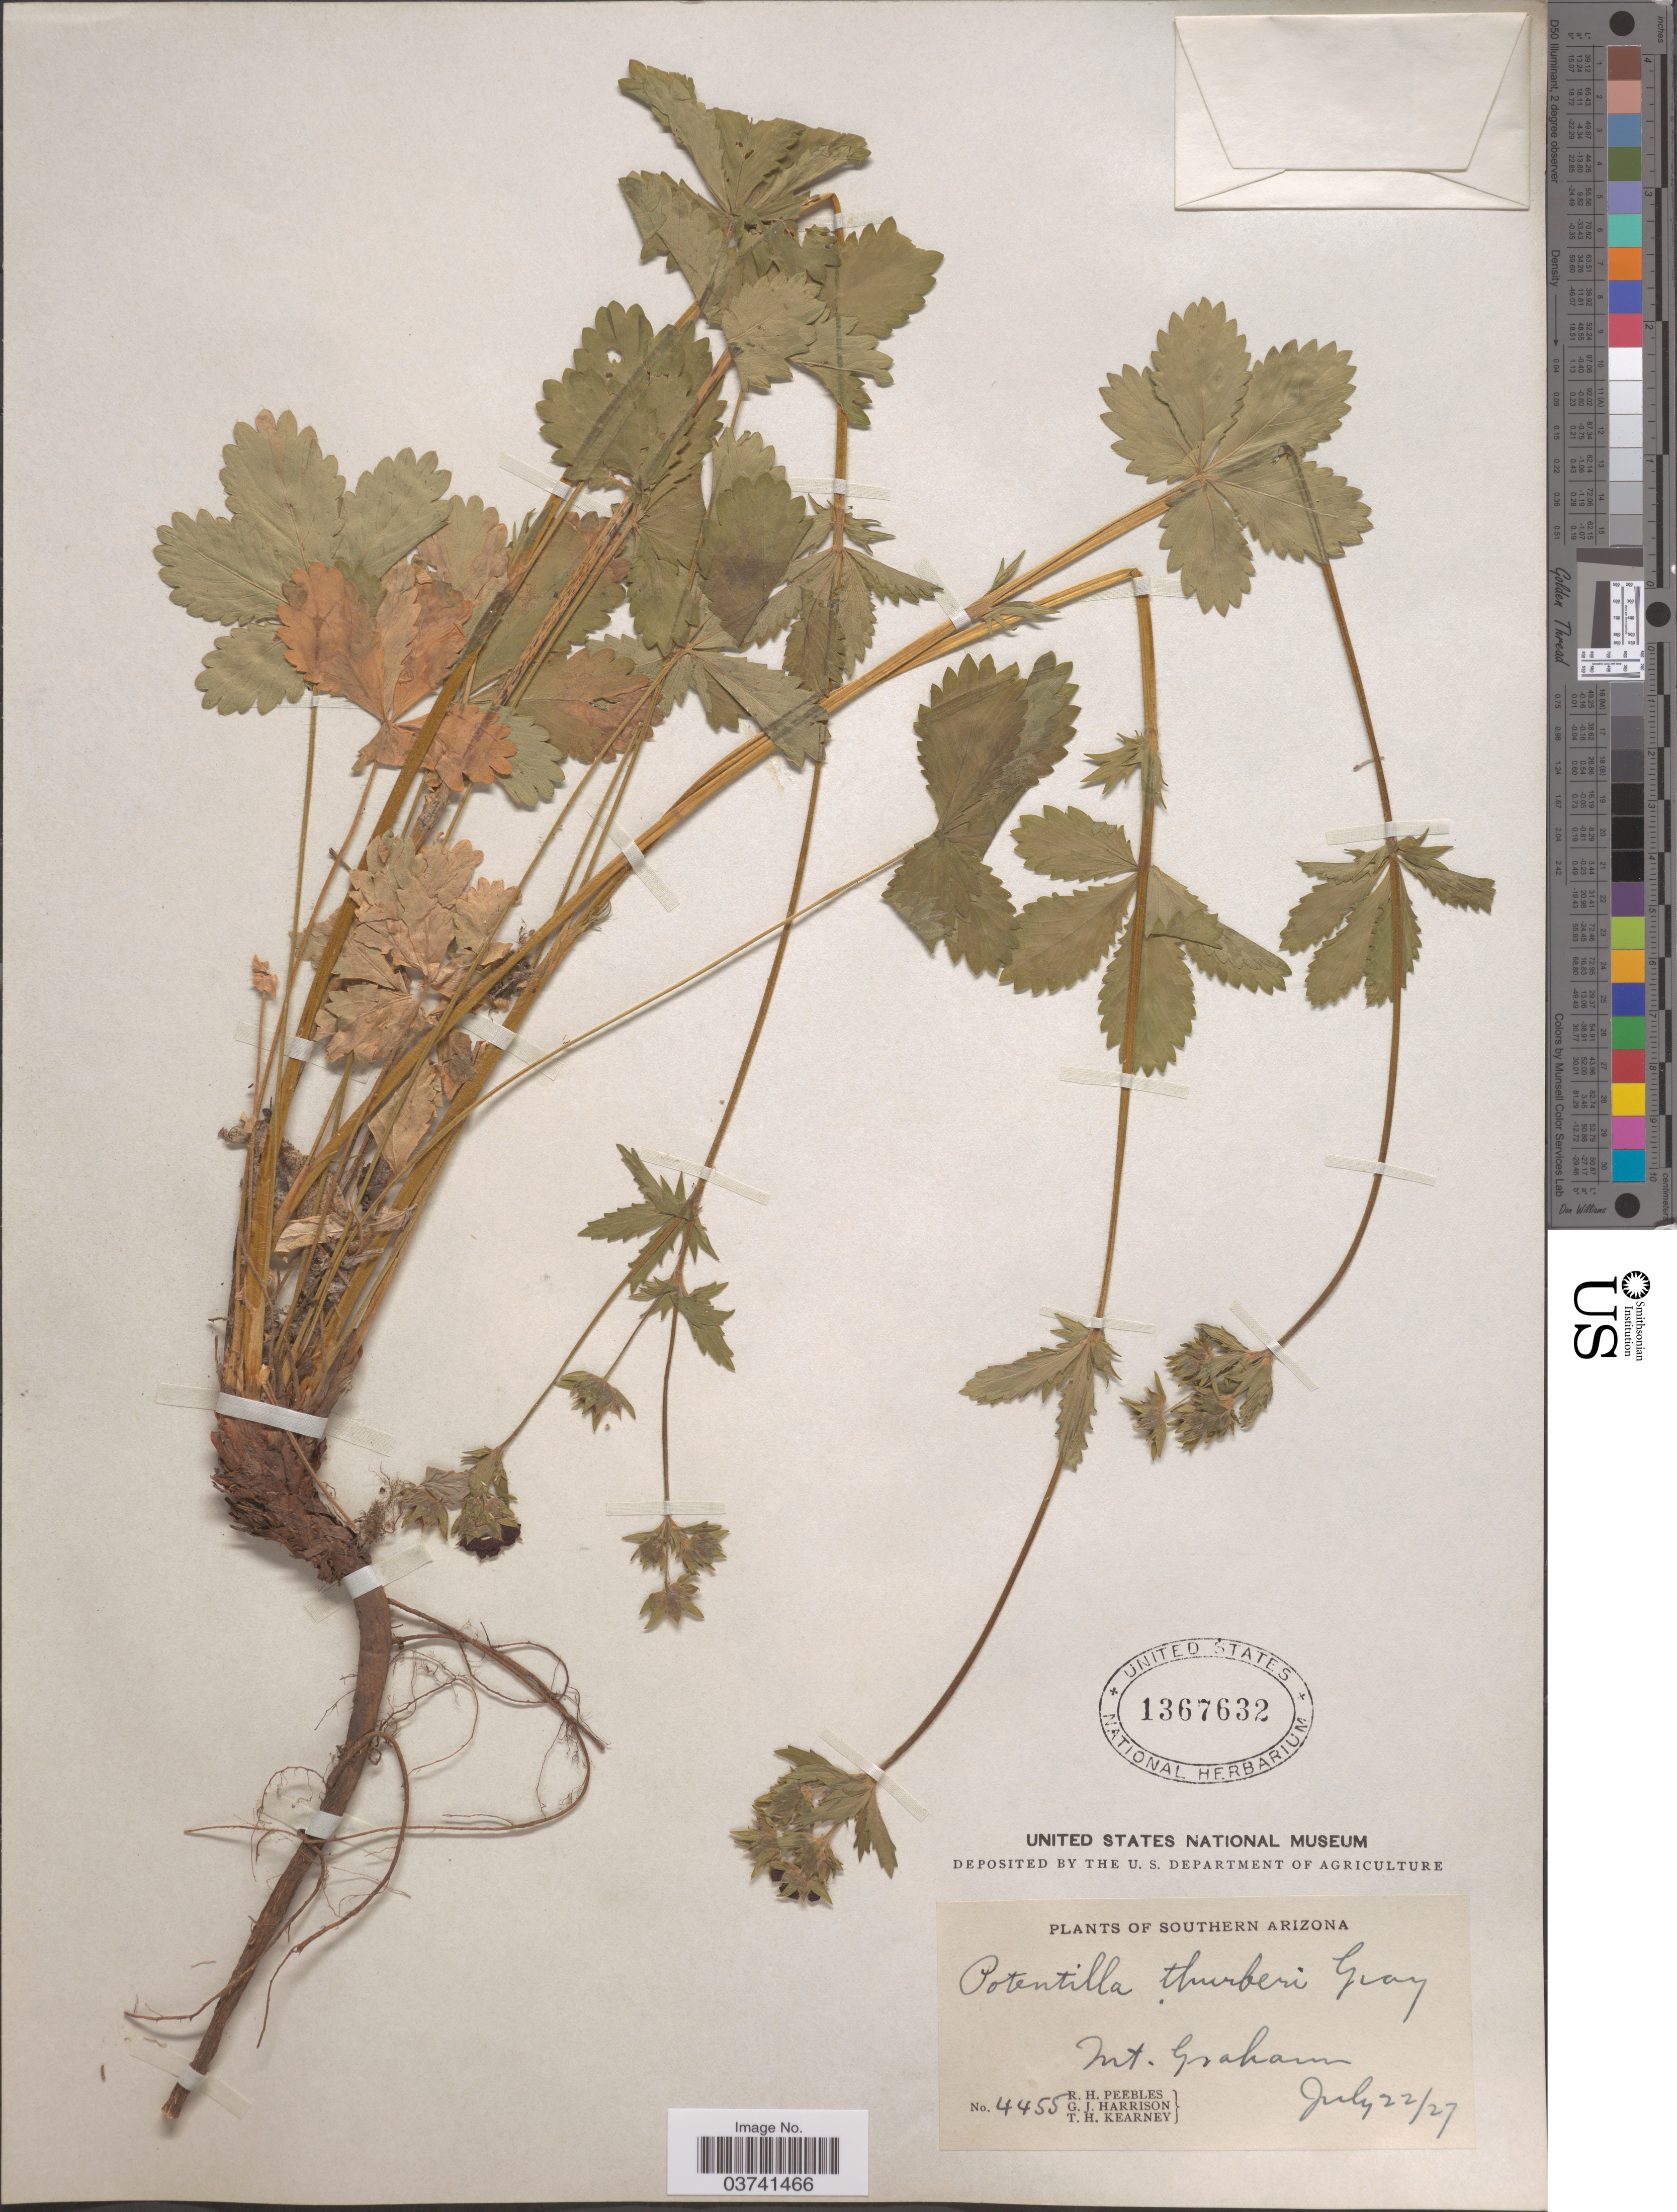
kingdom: Plantae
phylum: Tracheophyta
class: Magnoliopsida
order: Rosales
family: Rosaceae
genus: Potentilla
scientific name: Potentilla thurberi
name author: A. Gray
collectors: R. H. Peebles, G. J. Harrison & T. H. Kearney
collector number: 4455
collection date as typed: Transcribed d/m/y: 22/7/27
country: United States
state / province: Arizona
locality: Southern Arizona. Mt. Graham.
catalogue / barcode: US 1367632